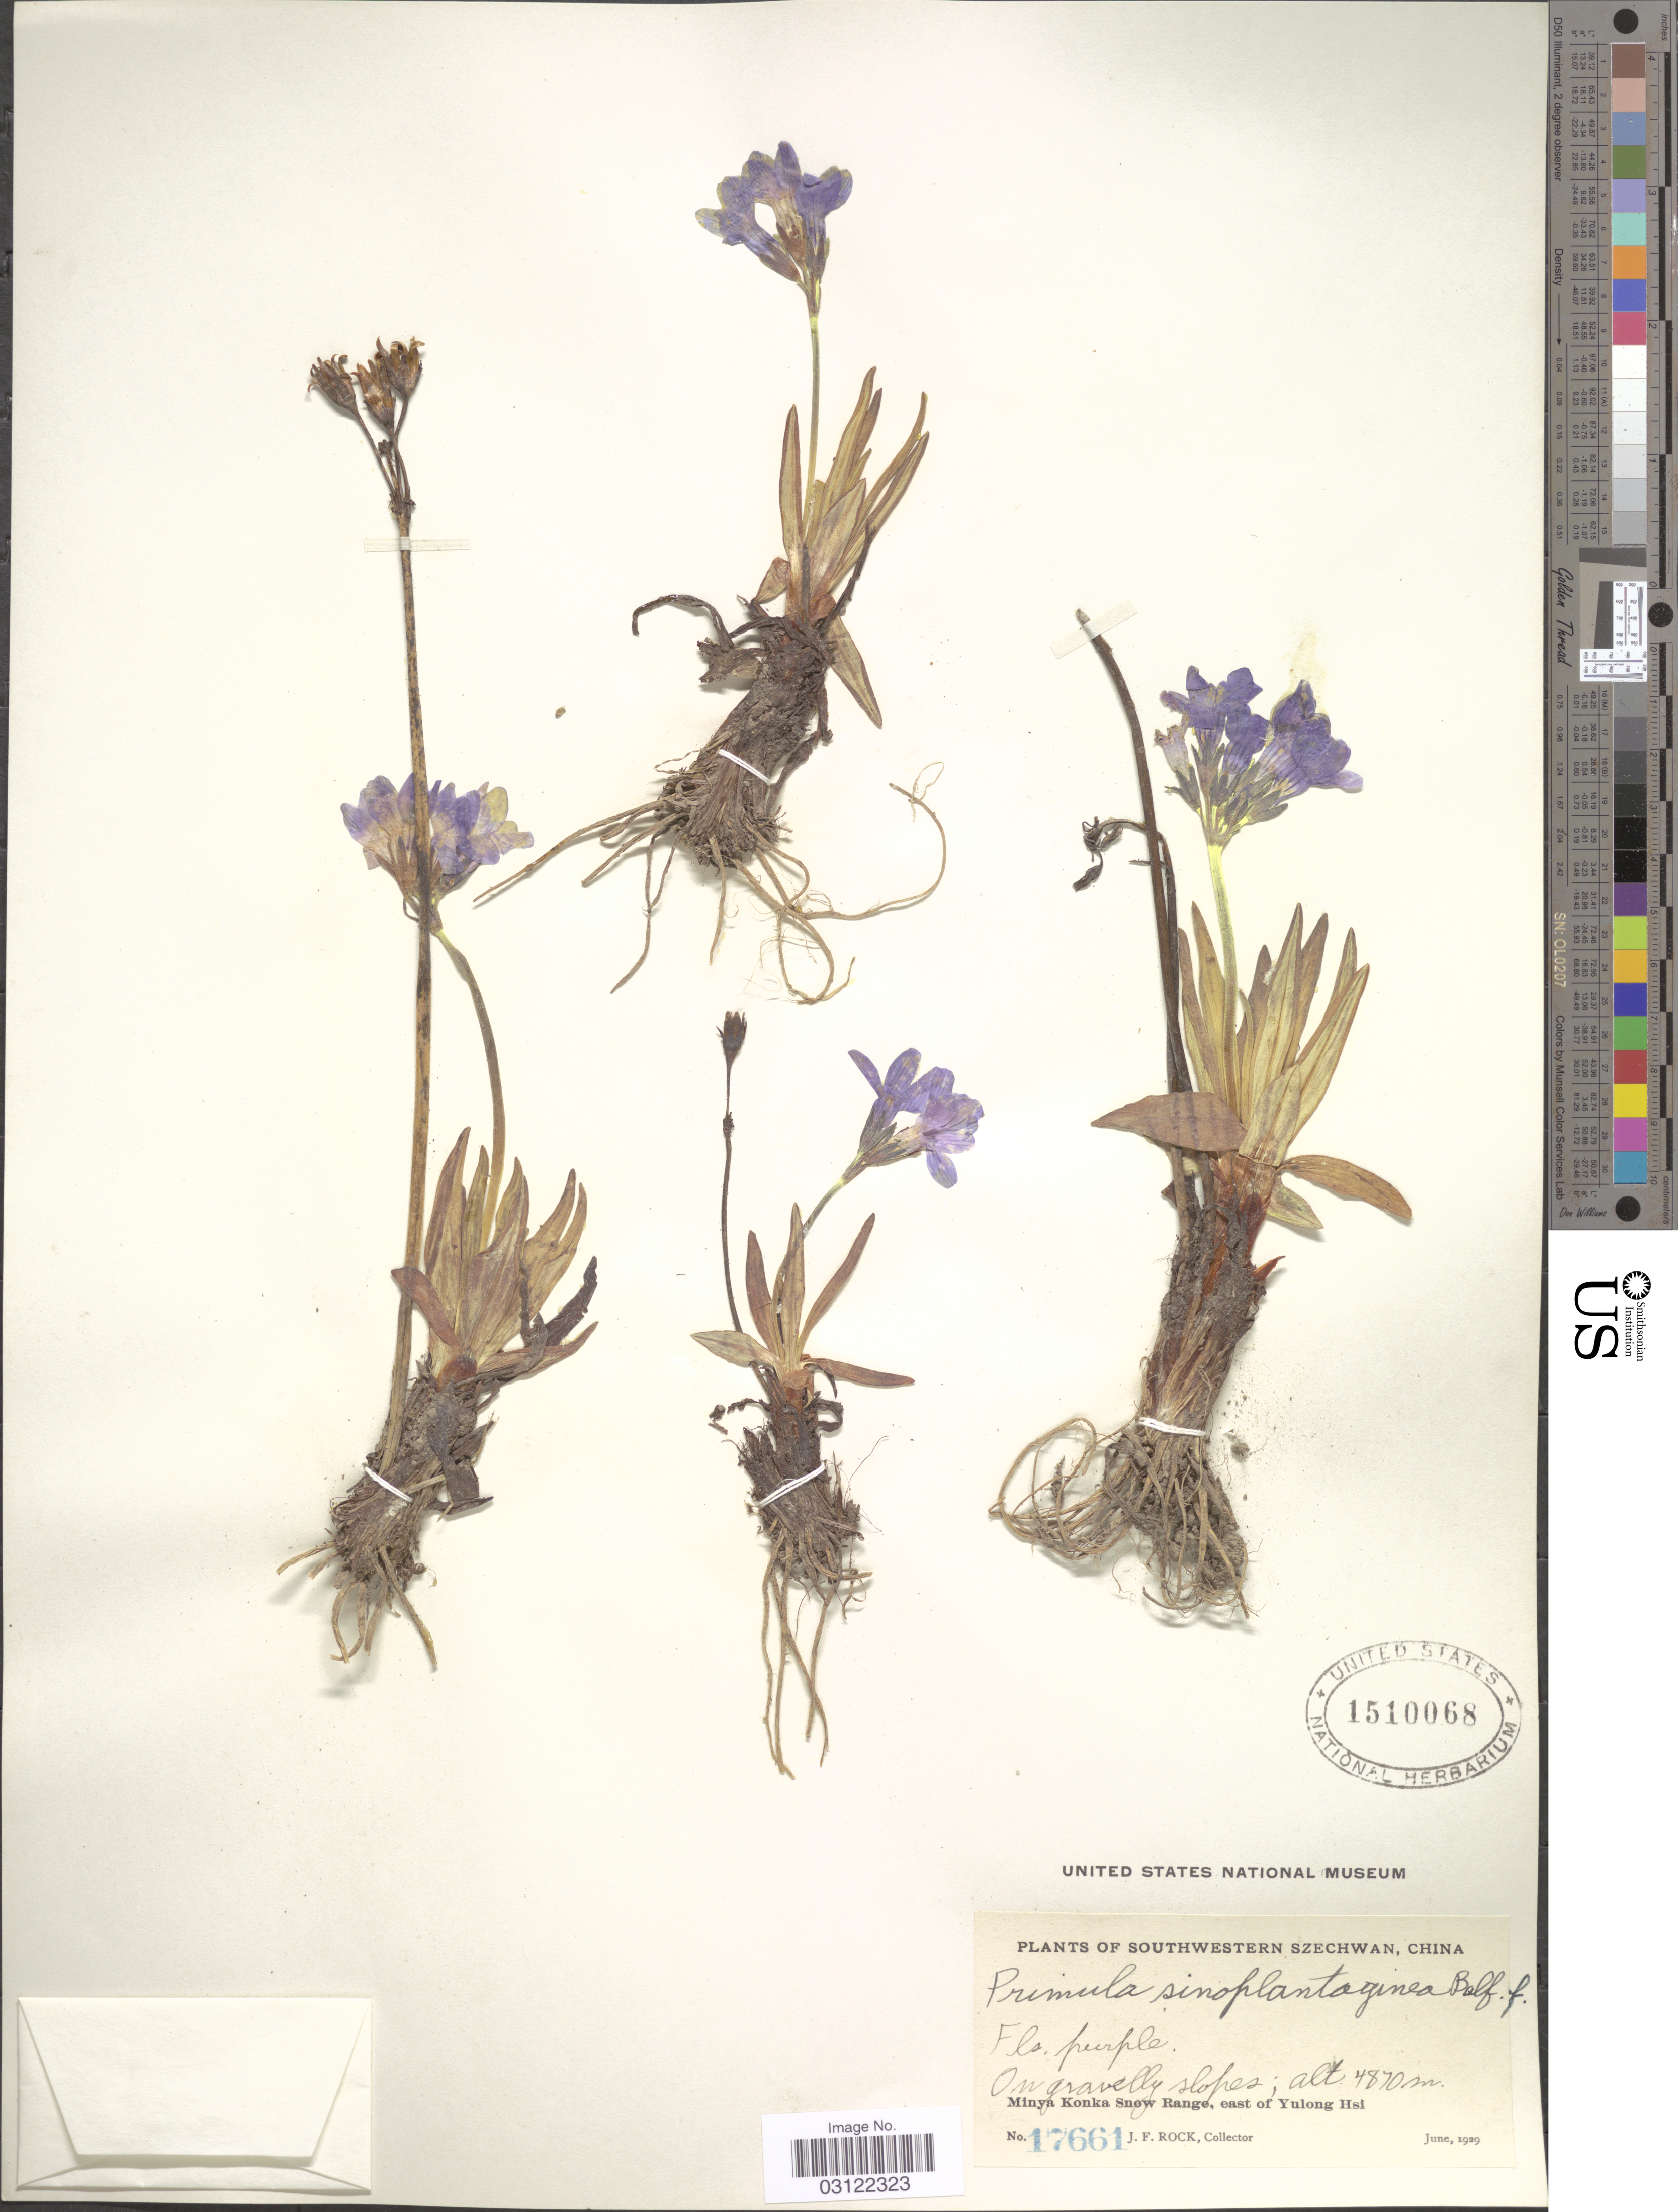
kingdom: Plantae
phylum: Tracheophyta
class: Magnoliopsida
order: Ericales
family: Primulaceae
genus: Primula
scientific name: Primula sinoplantaginea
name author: Balf. f.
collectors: J. Rock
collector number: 17661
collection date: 1929-06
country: China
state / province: Sichuan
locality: Southwestern Szechwan. Minya Konka Snow Range, east of Yulong Hsi.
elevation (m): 4870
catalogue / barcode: US 1510068